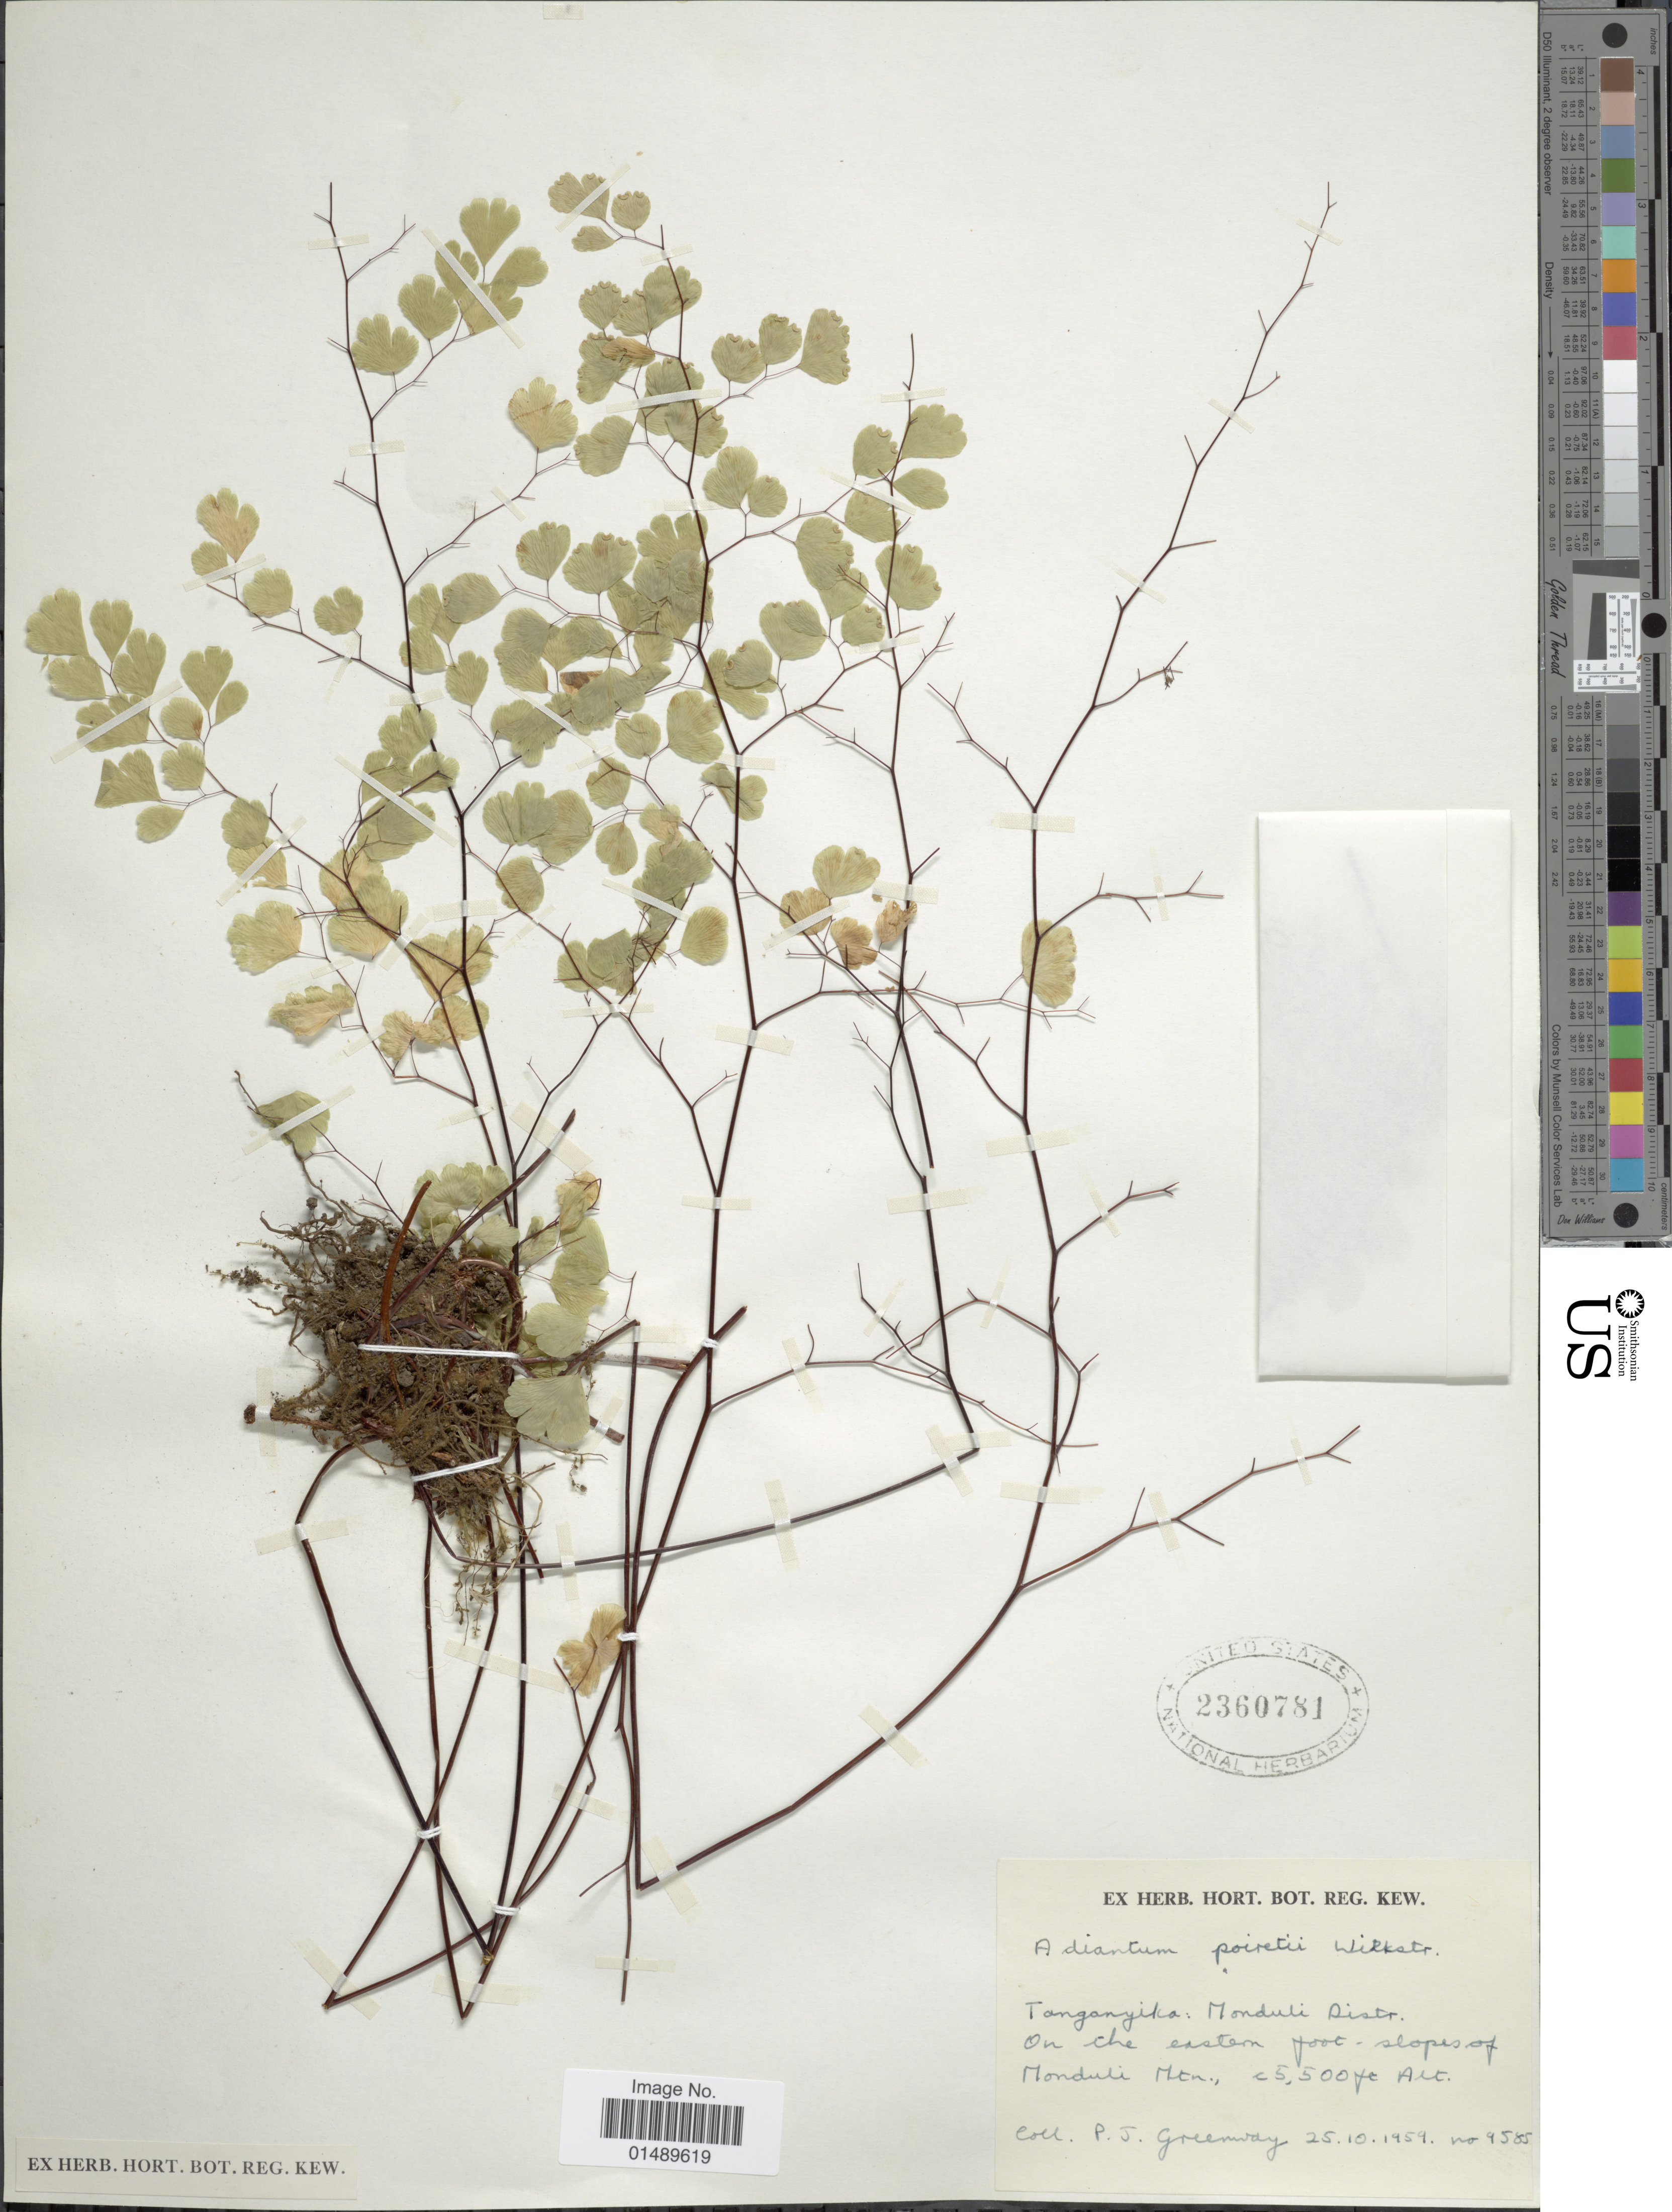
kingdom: Plantae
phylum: Tracheophyta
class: Polypodiopsida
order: Polypodiales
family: Pteridaceae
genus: Adiantum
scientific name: Adiantum poiretii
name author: Wikstr.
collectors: P. J. Greenway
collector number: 9585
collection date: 1959-10-25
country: Tanzania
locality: Tanganyika: Monduli Distr. on the eastern foot-slopes of Monduli Mtn.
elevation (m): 1676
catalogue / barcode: US 2360781